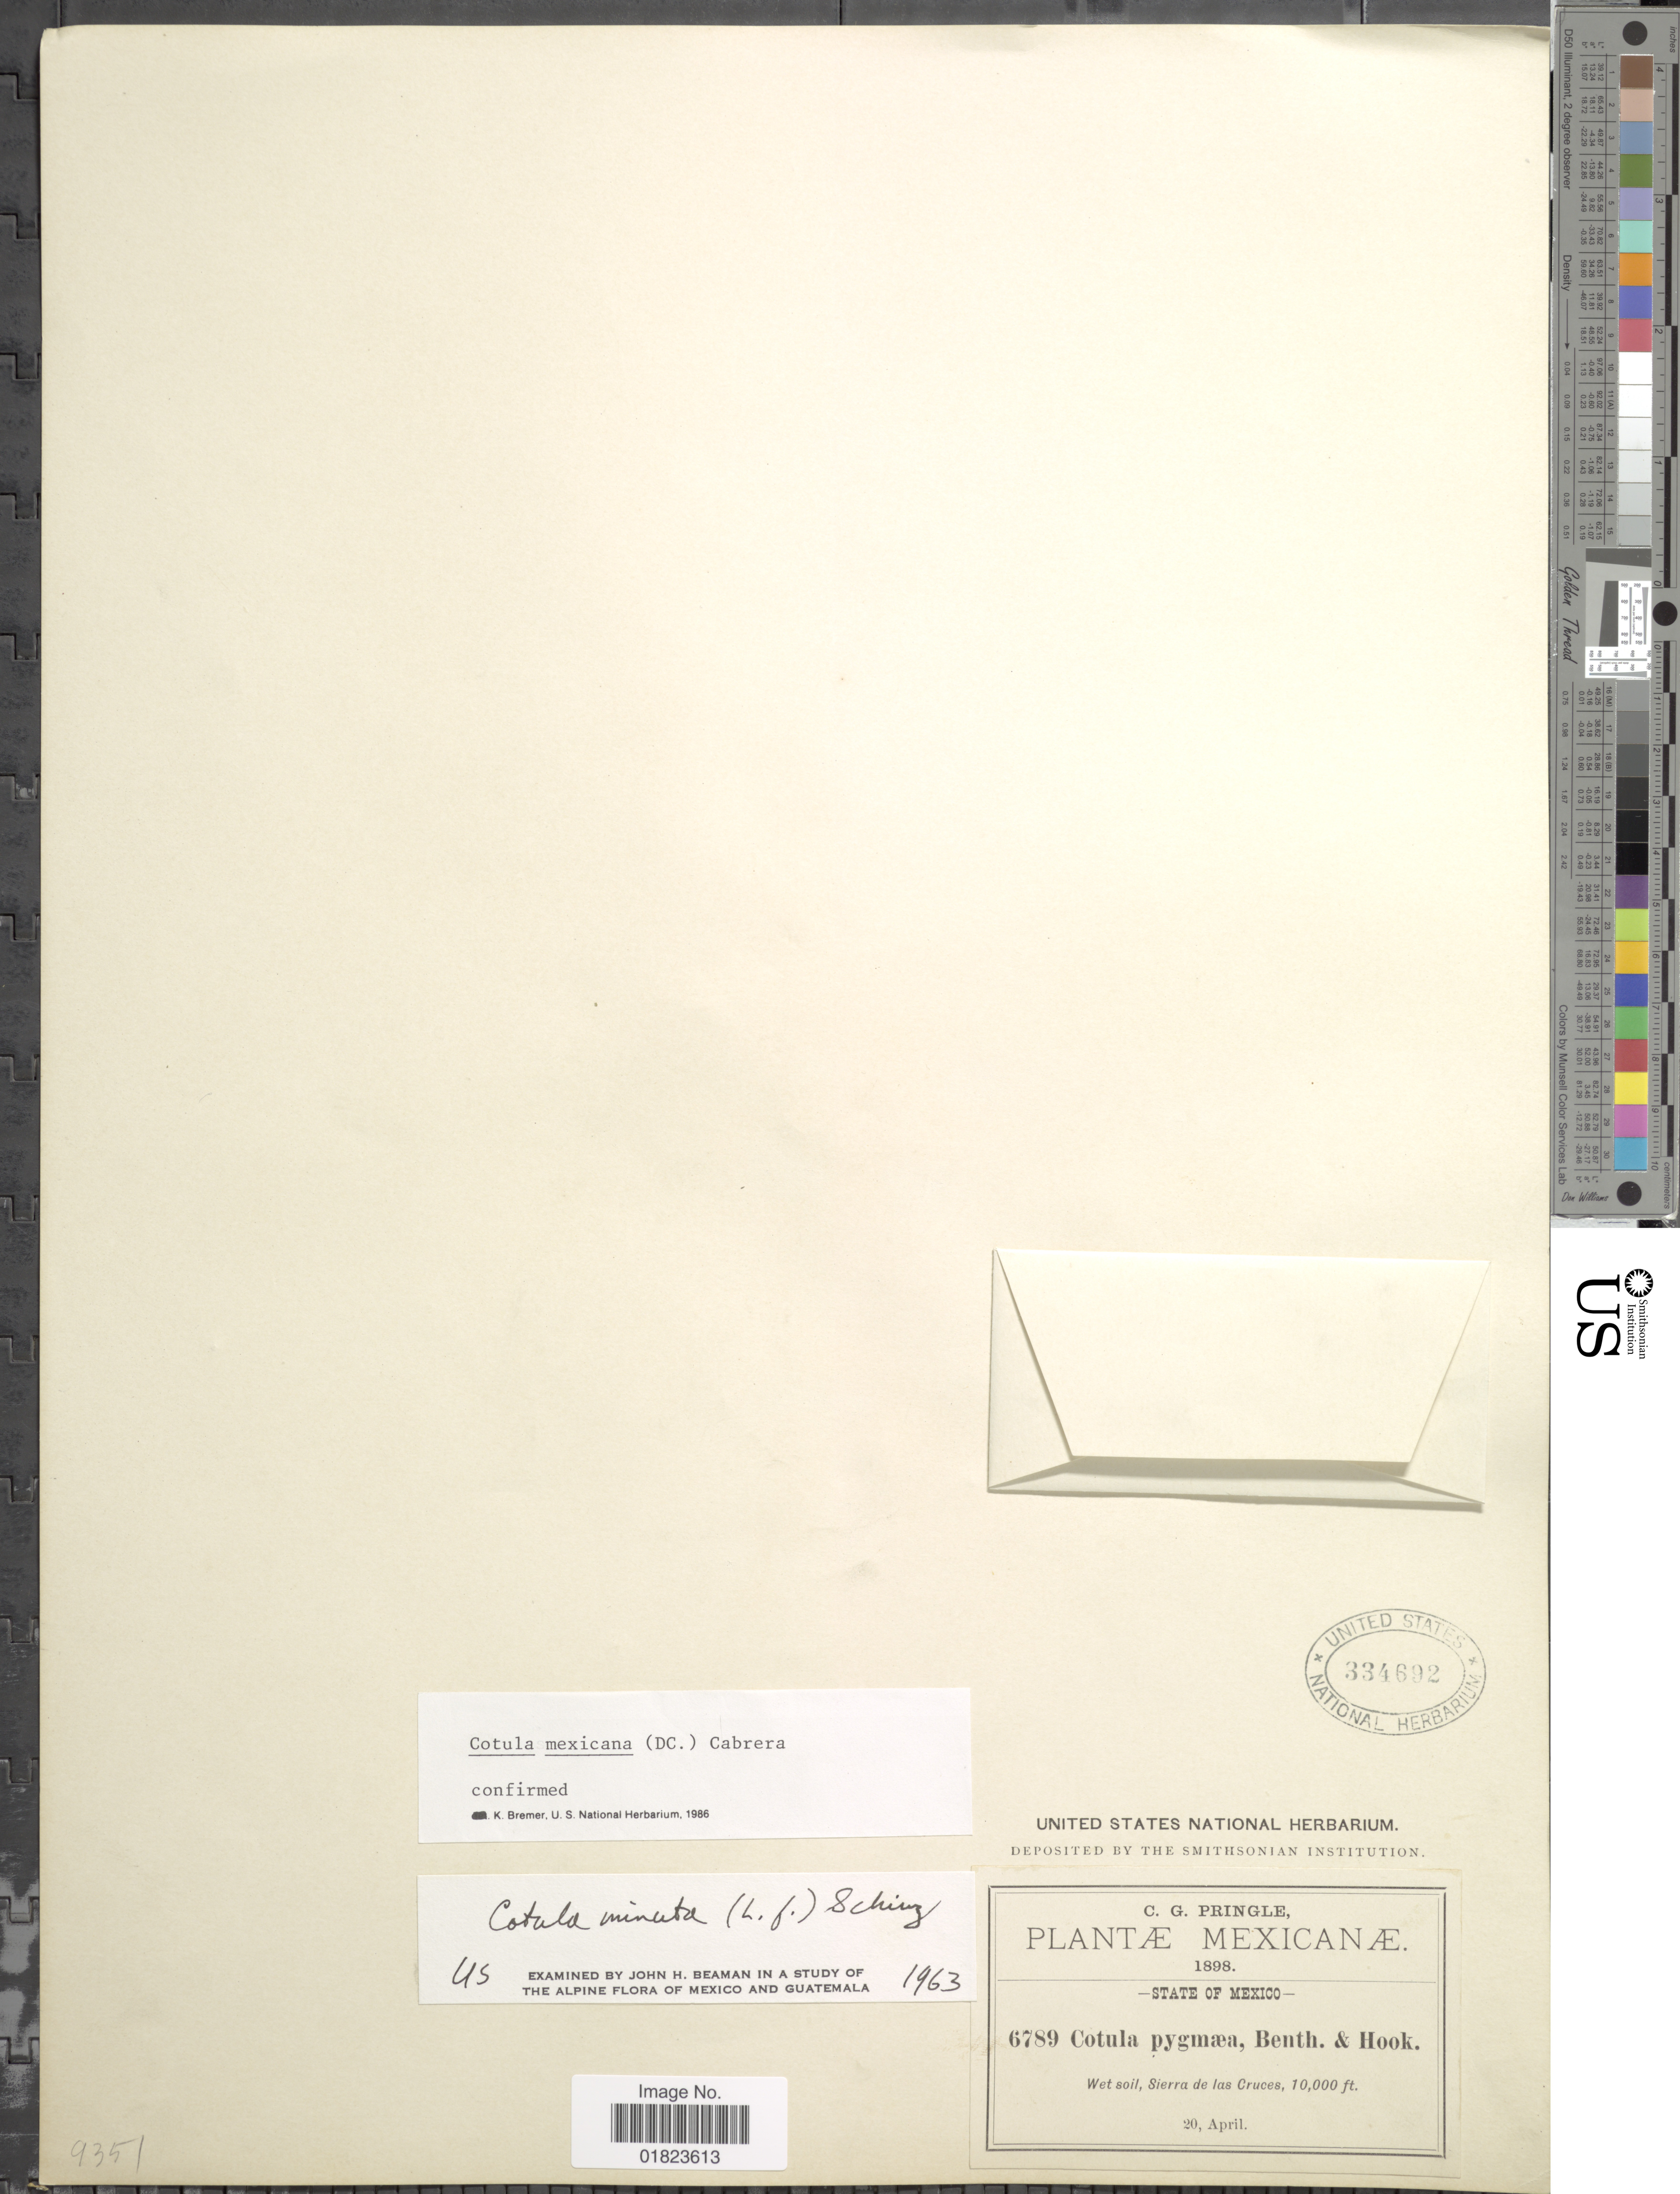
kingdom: Plantae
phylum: Tracheophyta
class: Magnoliopsida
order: Asterales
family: Asteraceae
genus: Cotula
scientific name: Cotula mexicana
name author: (DC.) Cabrera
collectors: C. G. Pringle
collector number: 6789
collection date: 1898-04-20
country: Mexico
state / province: México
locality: State of Mexico. Wet soil. Sierra de las Cruces.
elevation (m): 3048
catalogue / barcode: US 334692